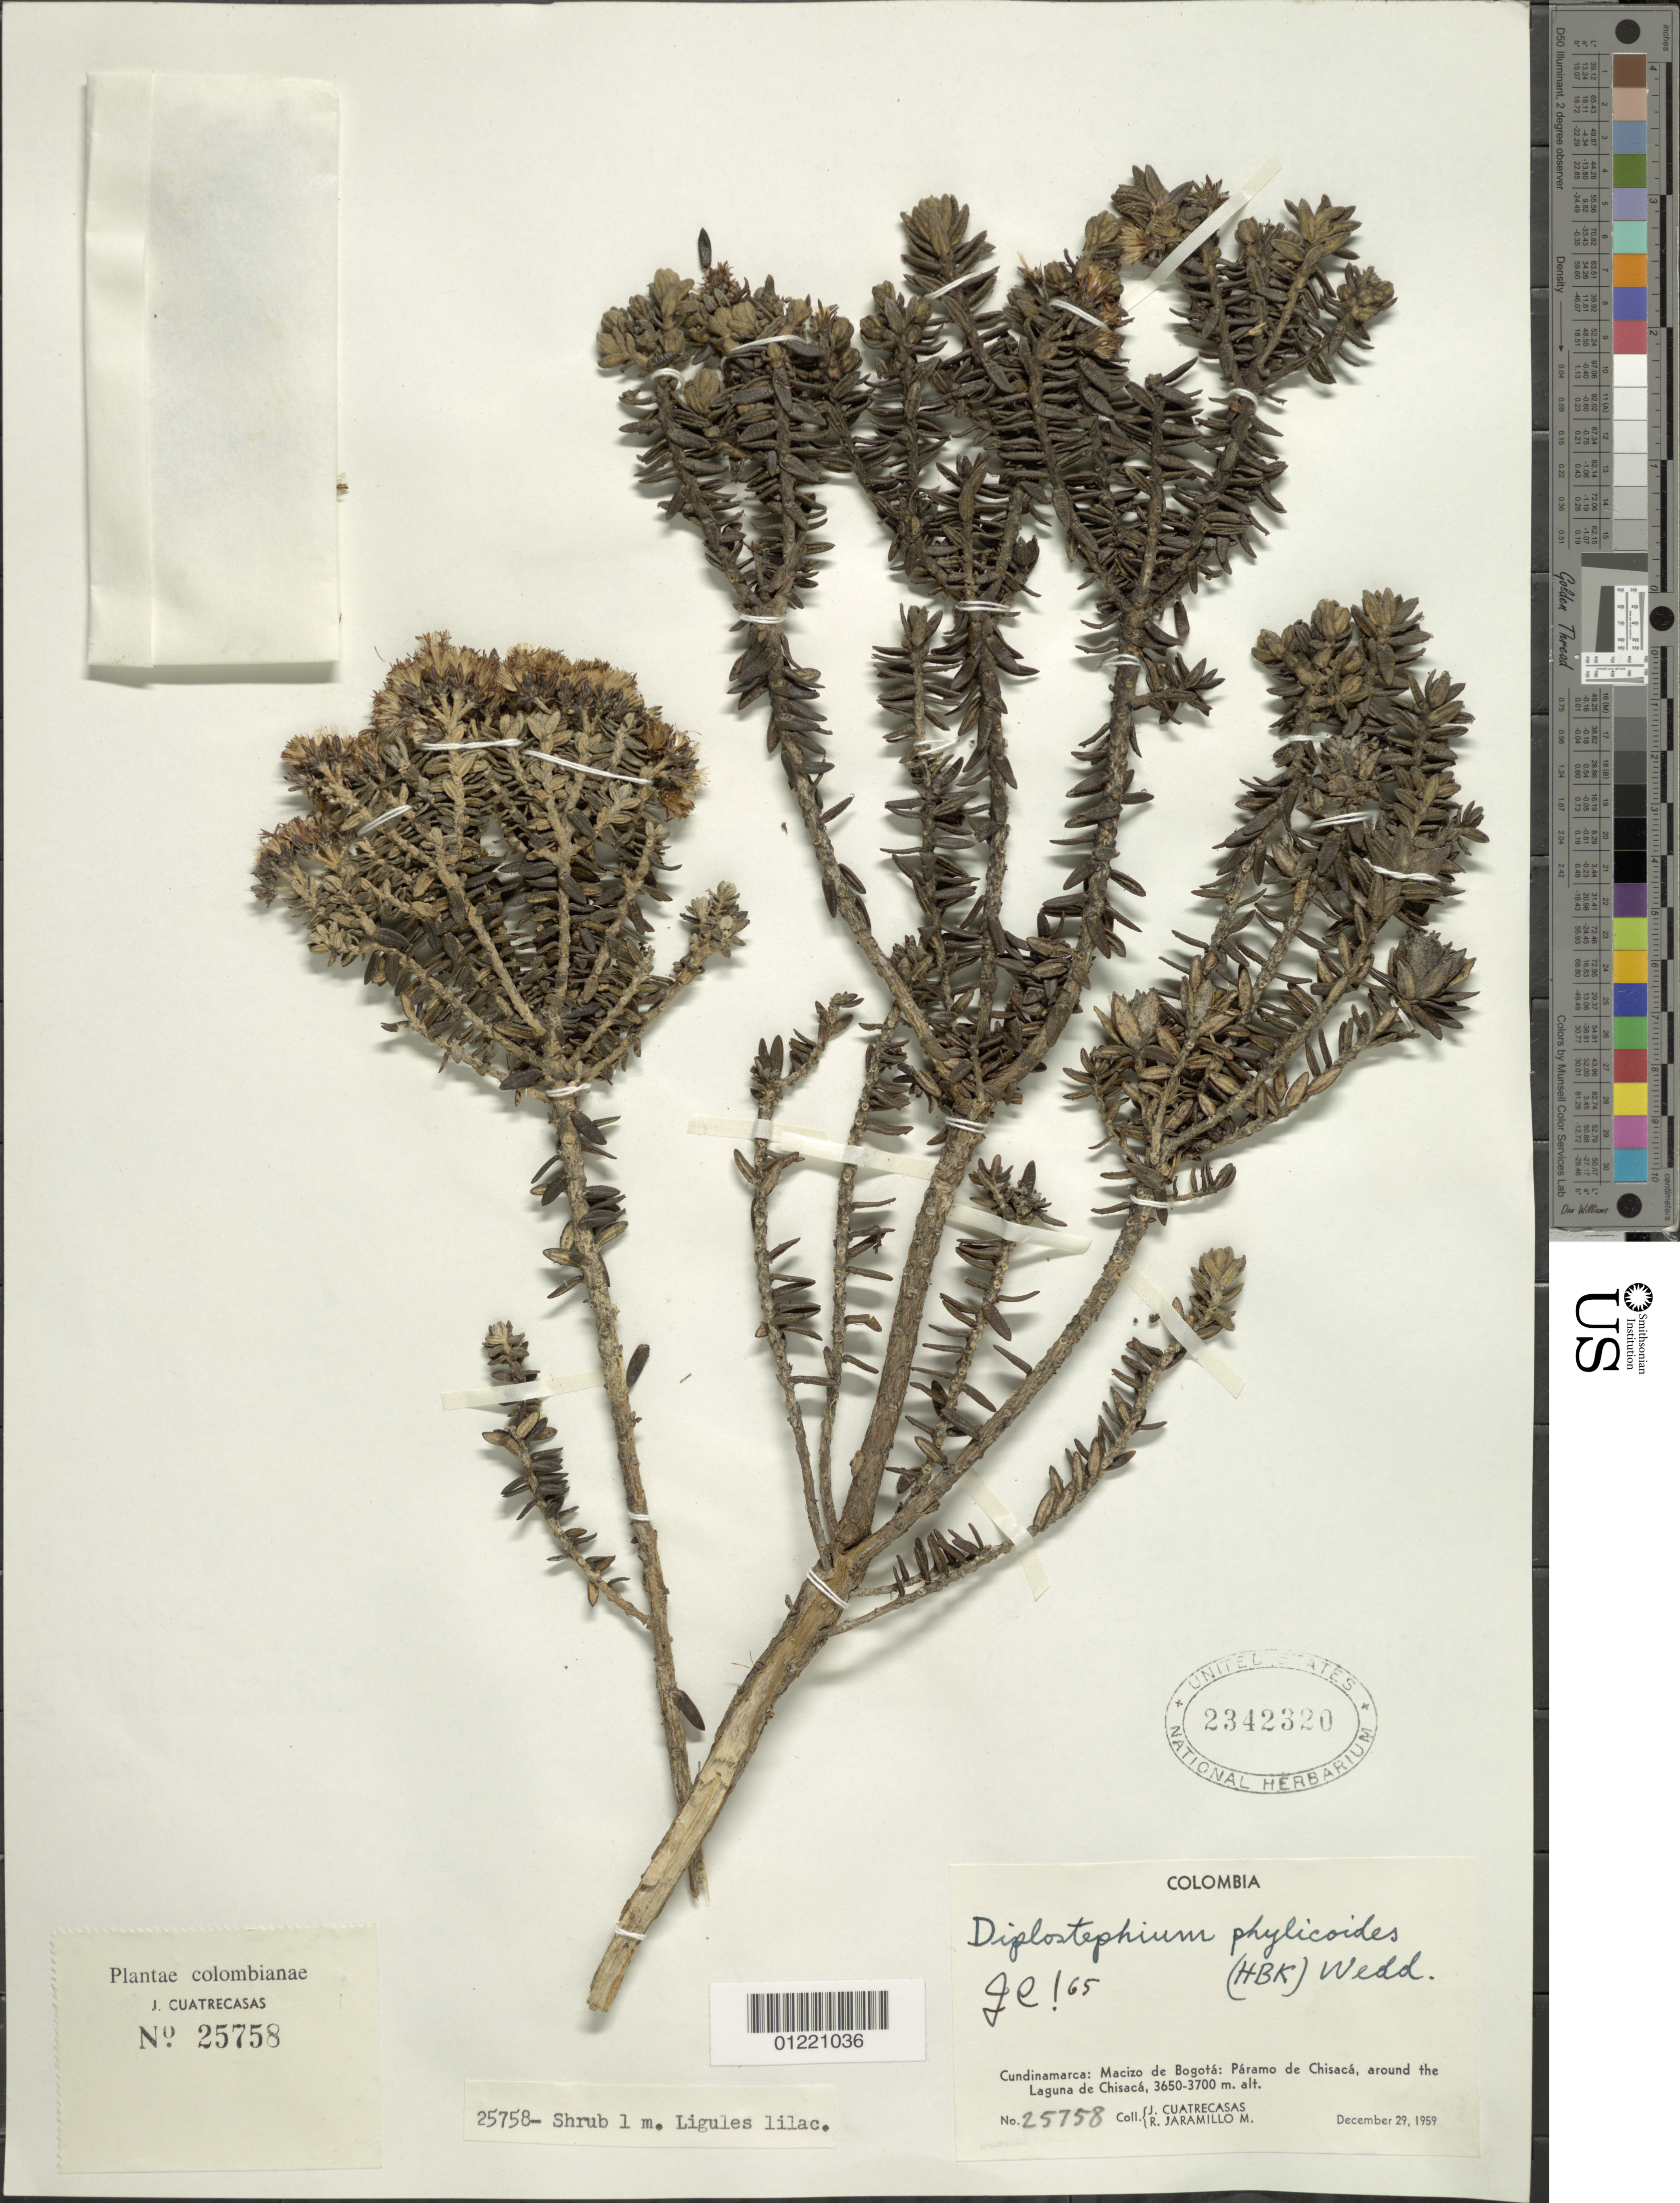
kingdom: Plantae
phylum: Tracheophyta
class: Magnoliopsida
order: Asterales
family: Asteraceae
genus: Diplostephium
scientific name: Diplostephium phylicoides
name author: (Kunth) Wedd.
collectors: J. Cuatrecasas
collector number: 25758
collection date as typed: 29 Dec 1959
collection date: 1959-12-29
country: Colombia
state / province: Cundinamarca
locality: Macizo de Bogota, Páramo de Chisaca, Laguna de Chisaca.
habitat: paramo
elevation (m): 3650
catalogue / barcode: US 2342320